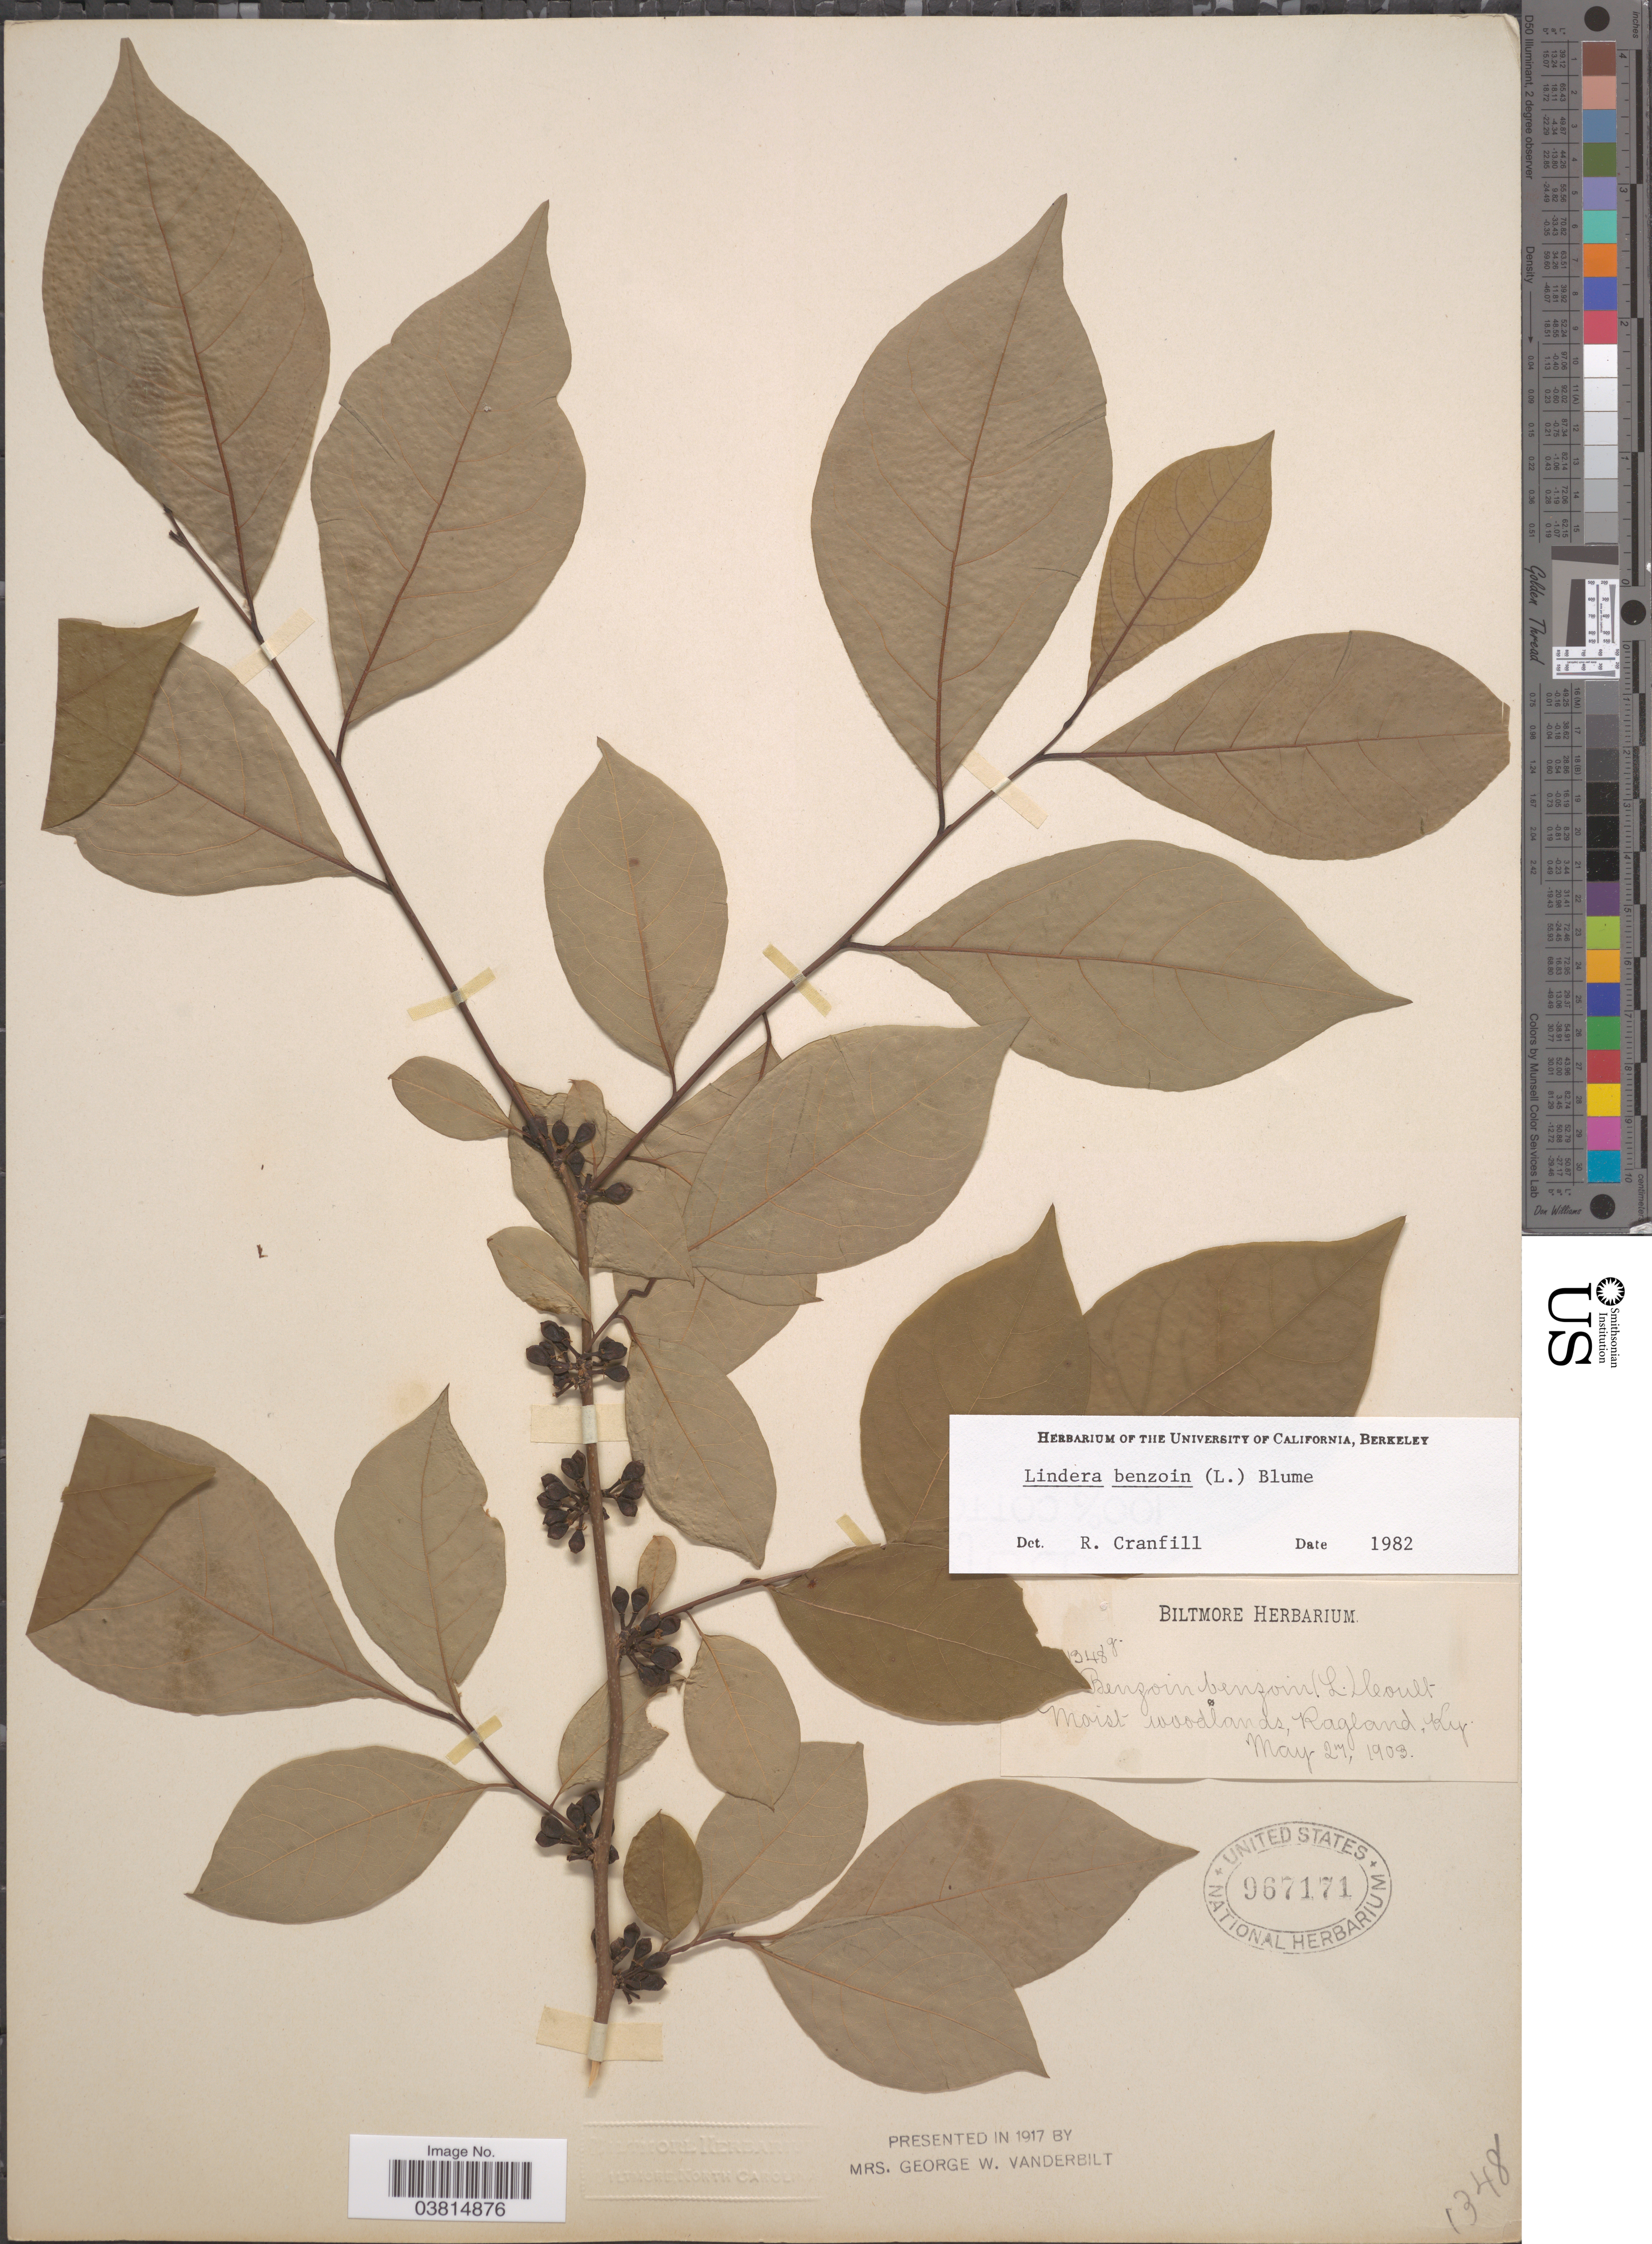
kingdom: Plantae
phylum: Tracheophyta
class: Magnoliopsida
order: Laurales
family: Lauraceae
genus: Lindera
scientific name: Lindera benzoin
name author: (L.) Blume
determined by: Cranfill, R.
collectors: ex herb. Biltmore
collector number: !1348g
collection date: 1903-05-27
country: United States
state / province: Kentucky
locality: Ragland.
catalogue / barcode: US 967171